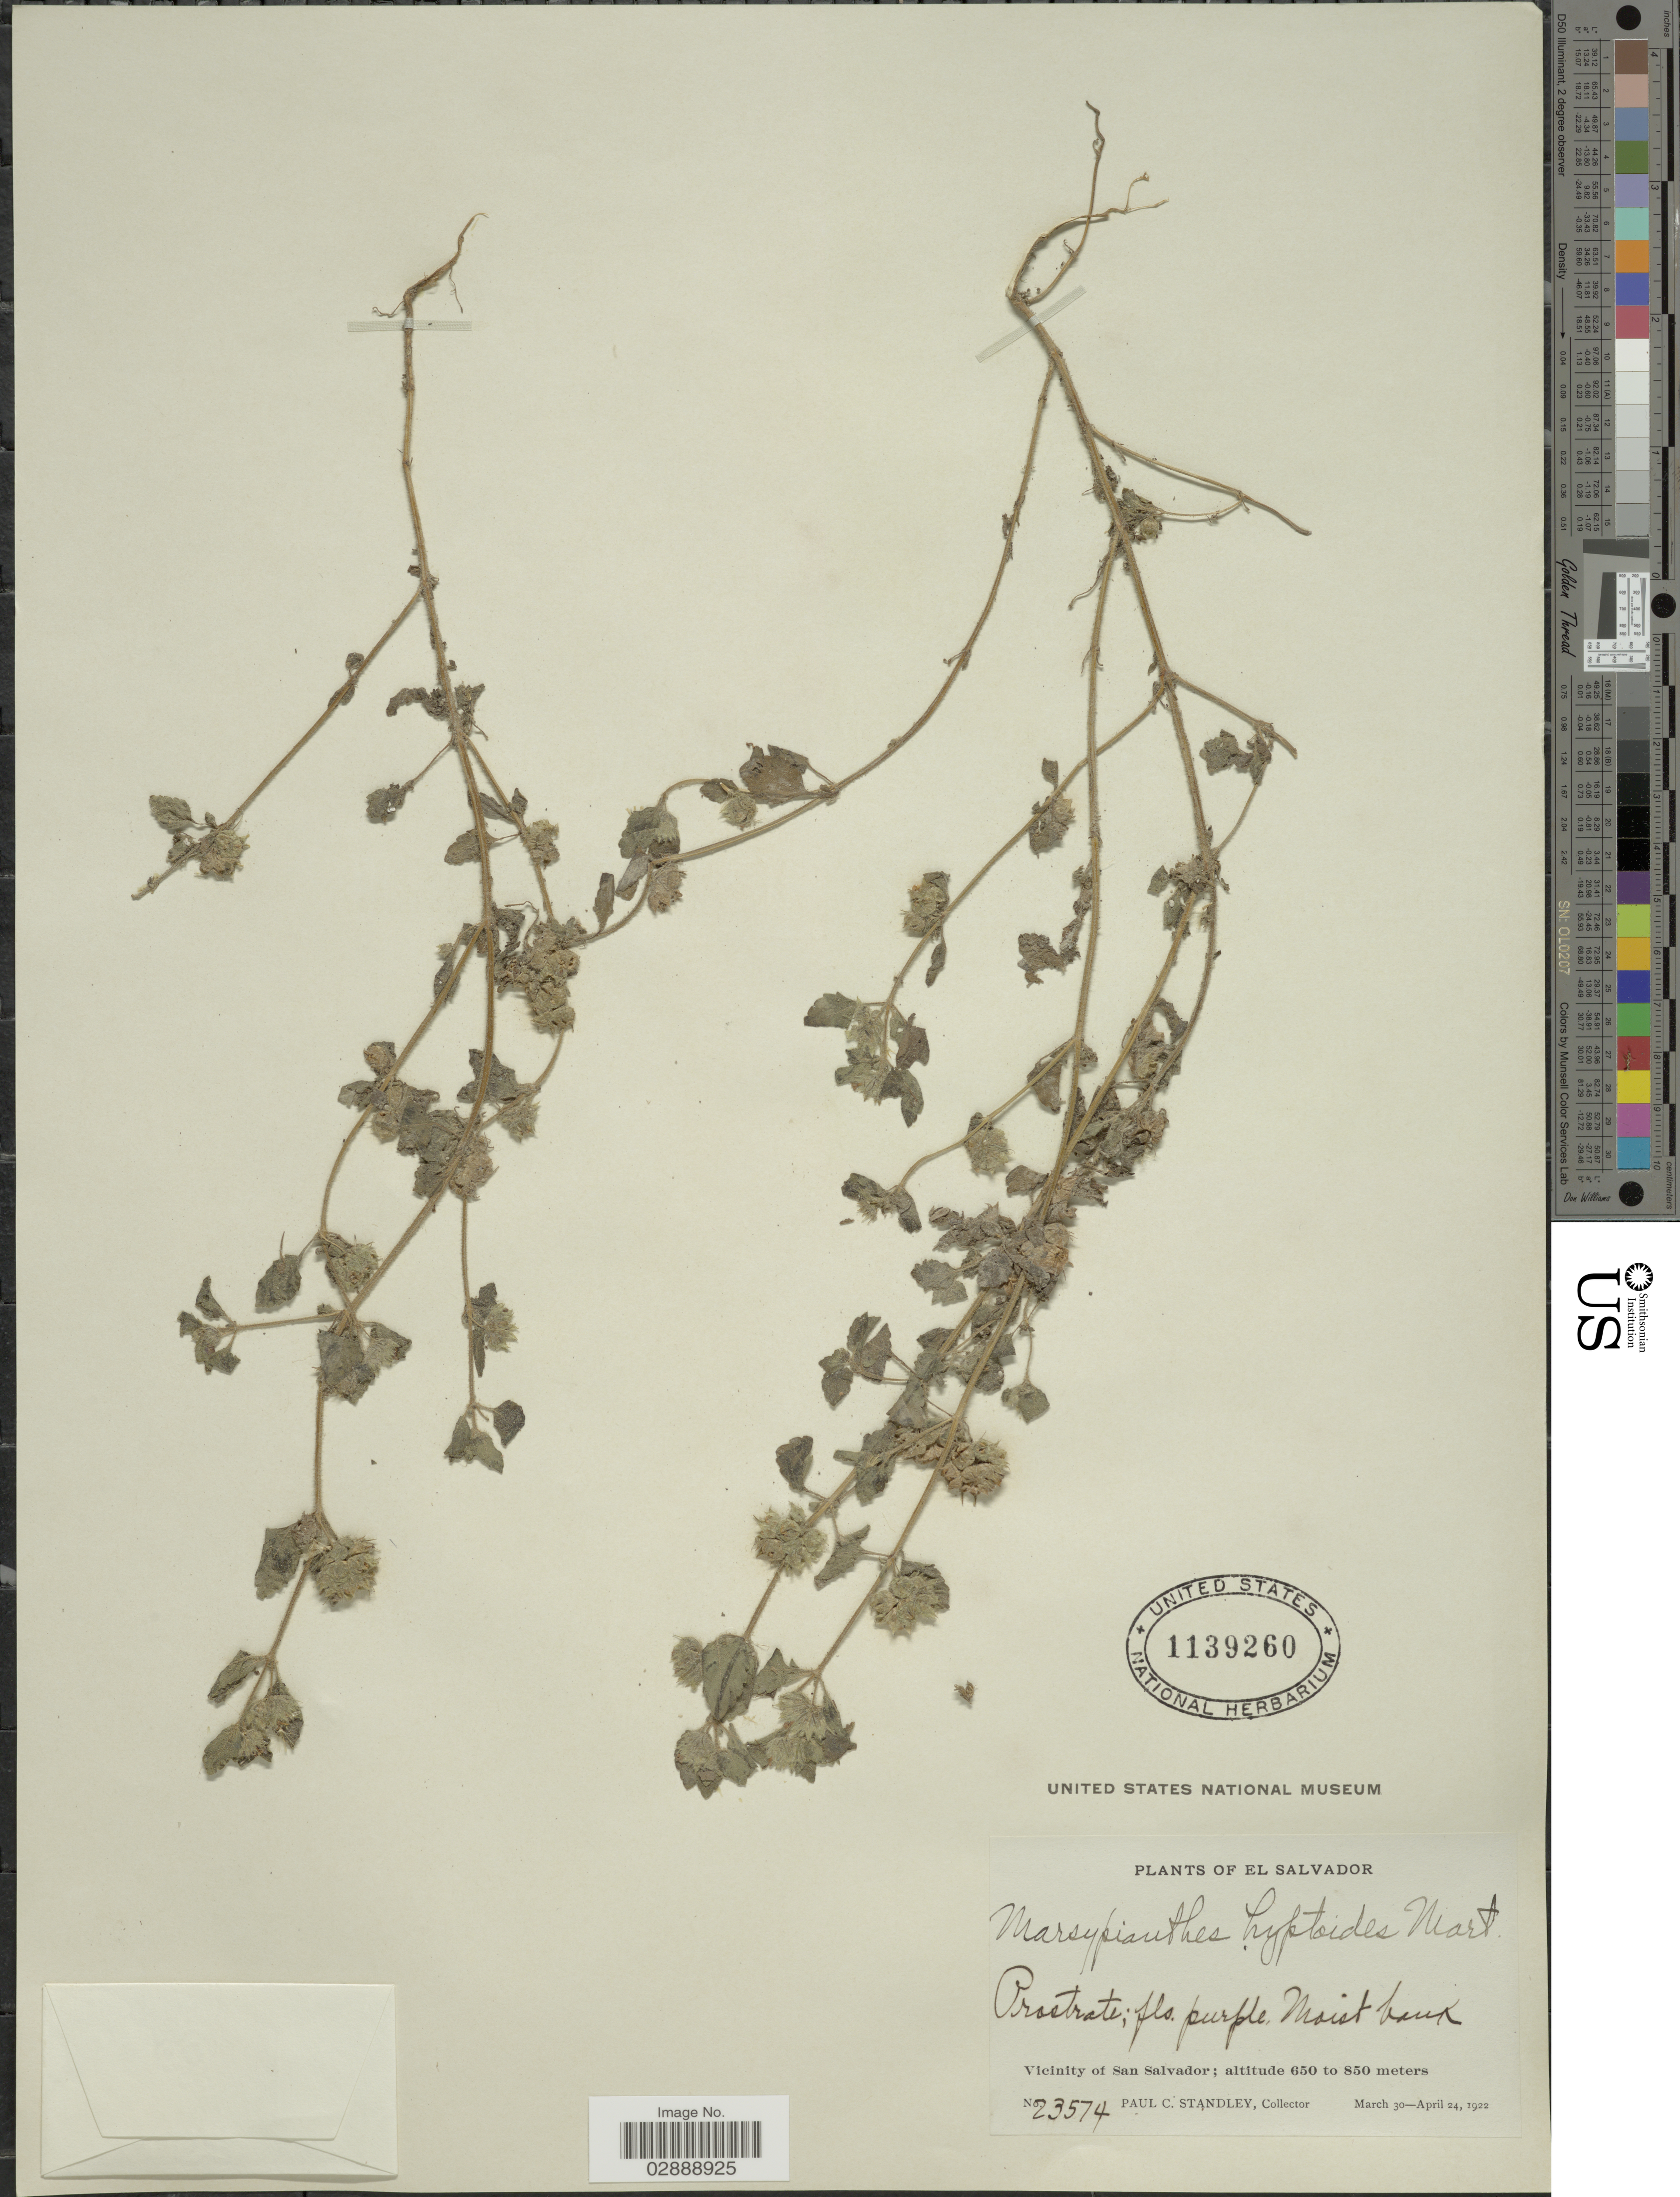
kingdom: Plantae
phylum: Tracheophyta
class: Magnoliopsida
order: Lamiales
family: Lamiaceae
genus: Marsypianthes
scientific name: Marsypianthes chamaedrys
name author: (Vahl) Kuntze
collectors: P. C. Standley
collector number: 23574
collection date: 1922-03-30/1922-04-24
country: El Salvador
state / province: San Salvador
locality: Vicinity of San Salvador.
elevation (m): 650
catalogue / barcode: US 1139260